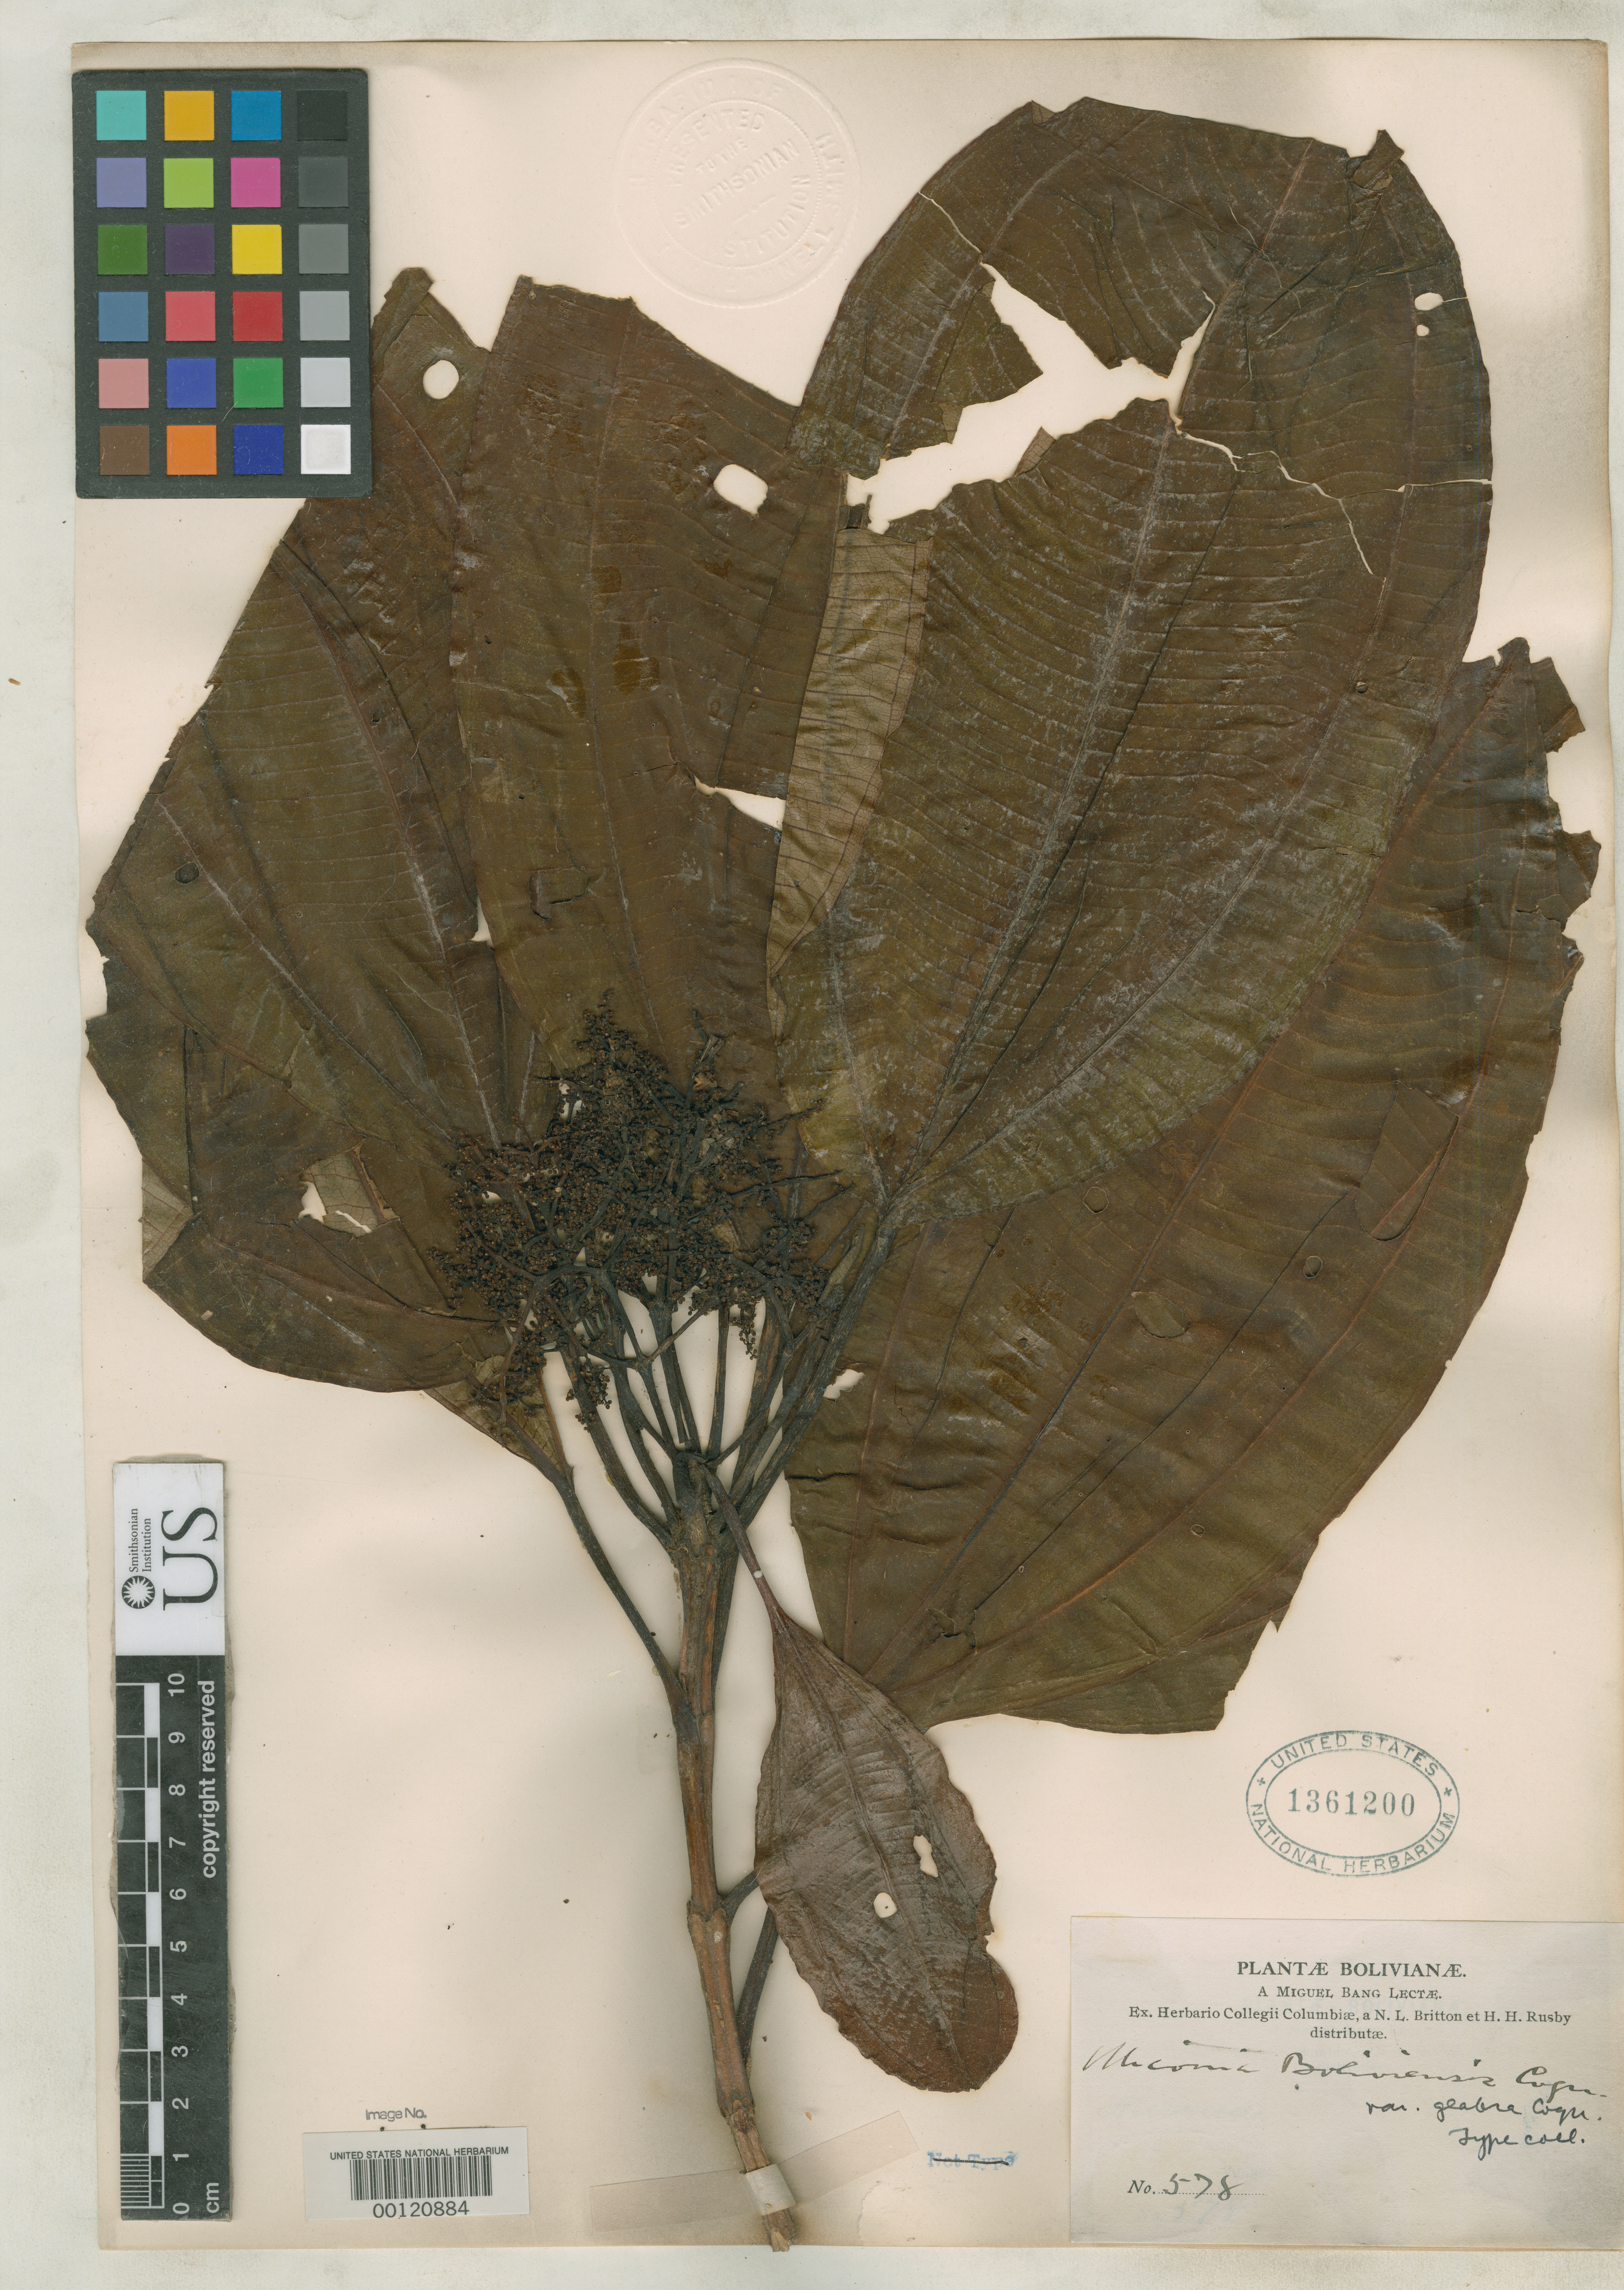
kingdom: Plantae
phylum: Tracheophyta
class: Magnoliopsida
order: Myrtales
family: Melastomataceae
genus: Miconia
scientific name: Miconia boliviensis var. glabra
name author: Cogn.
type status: Isotype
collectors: M. Bang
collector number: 578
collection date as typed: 1890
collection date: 1890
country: Bolivia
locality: Yungas.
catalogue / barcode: US 1361200